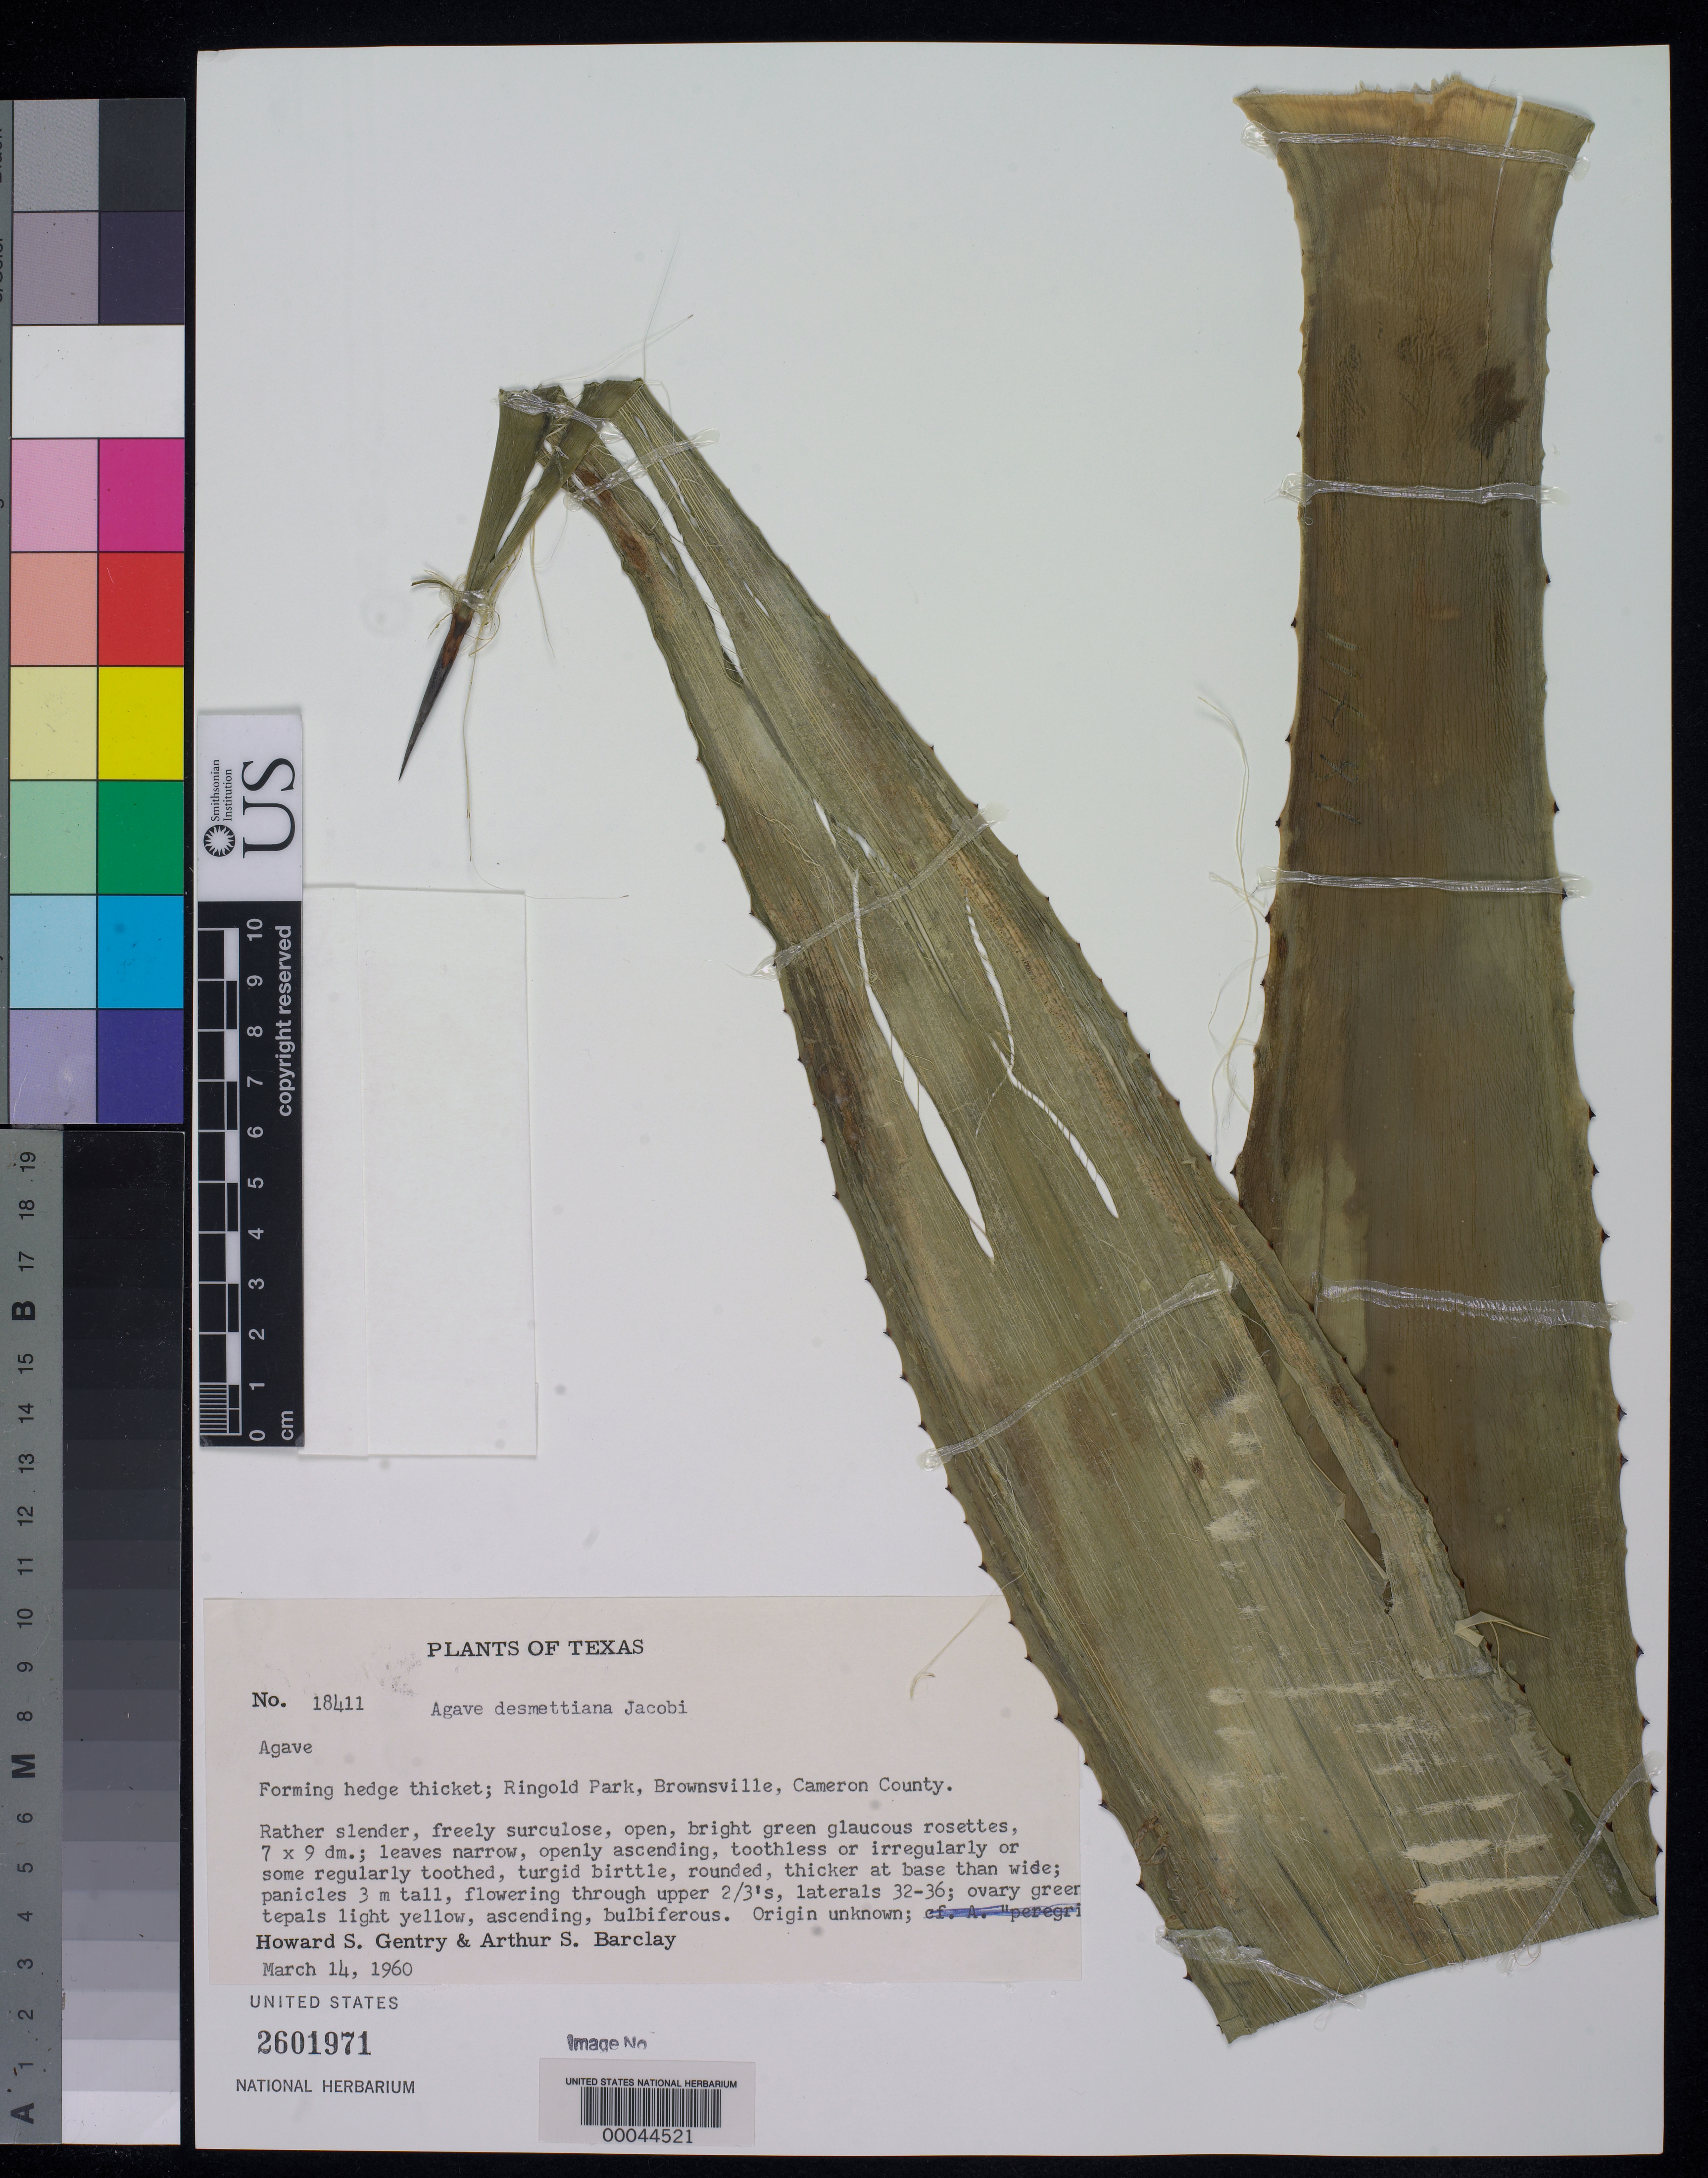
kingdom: Plantae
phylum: Tracheophyta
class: Liliopsida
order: Asparagales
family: Asparagaceae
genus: Agave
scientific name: Agave desmetiana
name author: Jacobi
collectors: H. S. Gentry & A. S. Barclay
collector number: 18411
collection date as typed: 14 Mar 1960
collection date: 1960-03-14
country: United States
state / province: Texas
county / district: Cameron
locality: Ringold park, brownsville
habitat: Forming hedge thicket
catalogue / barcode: US 2601971